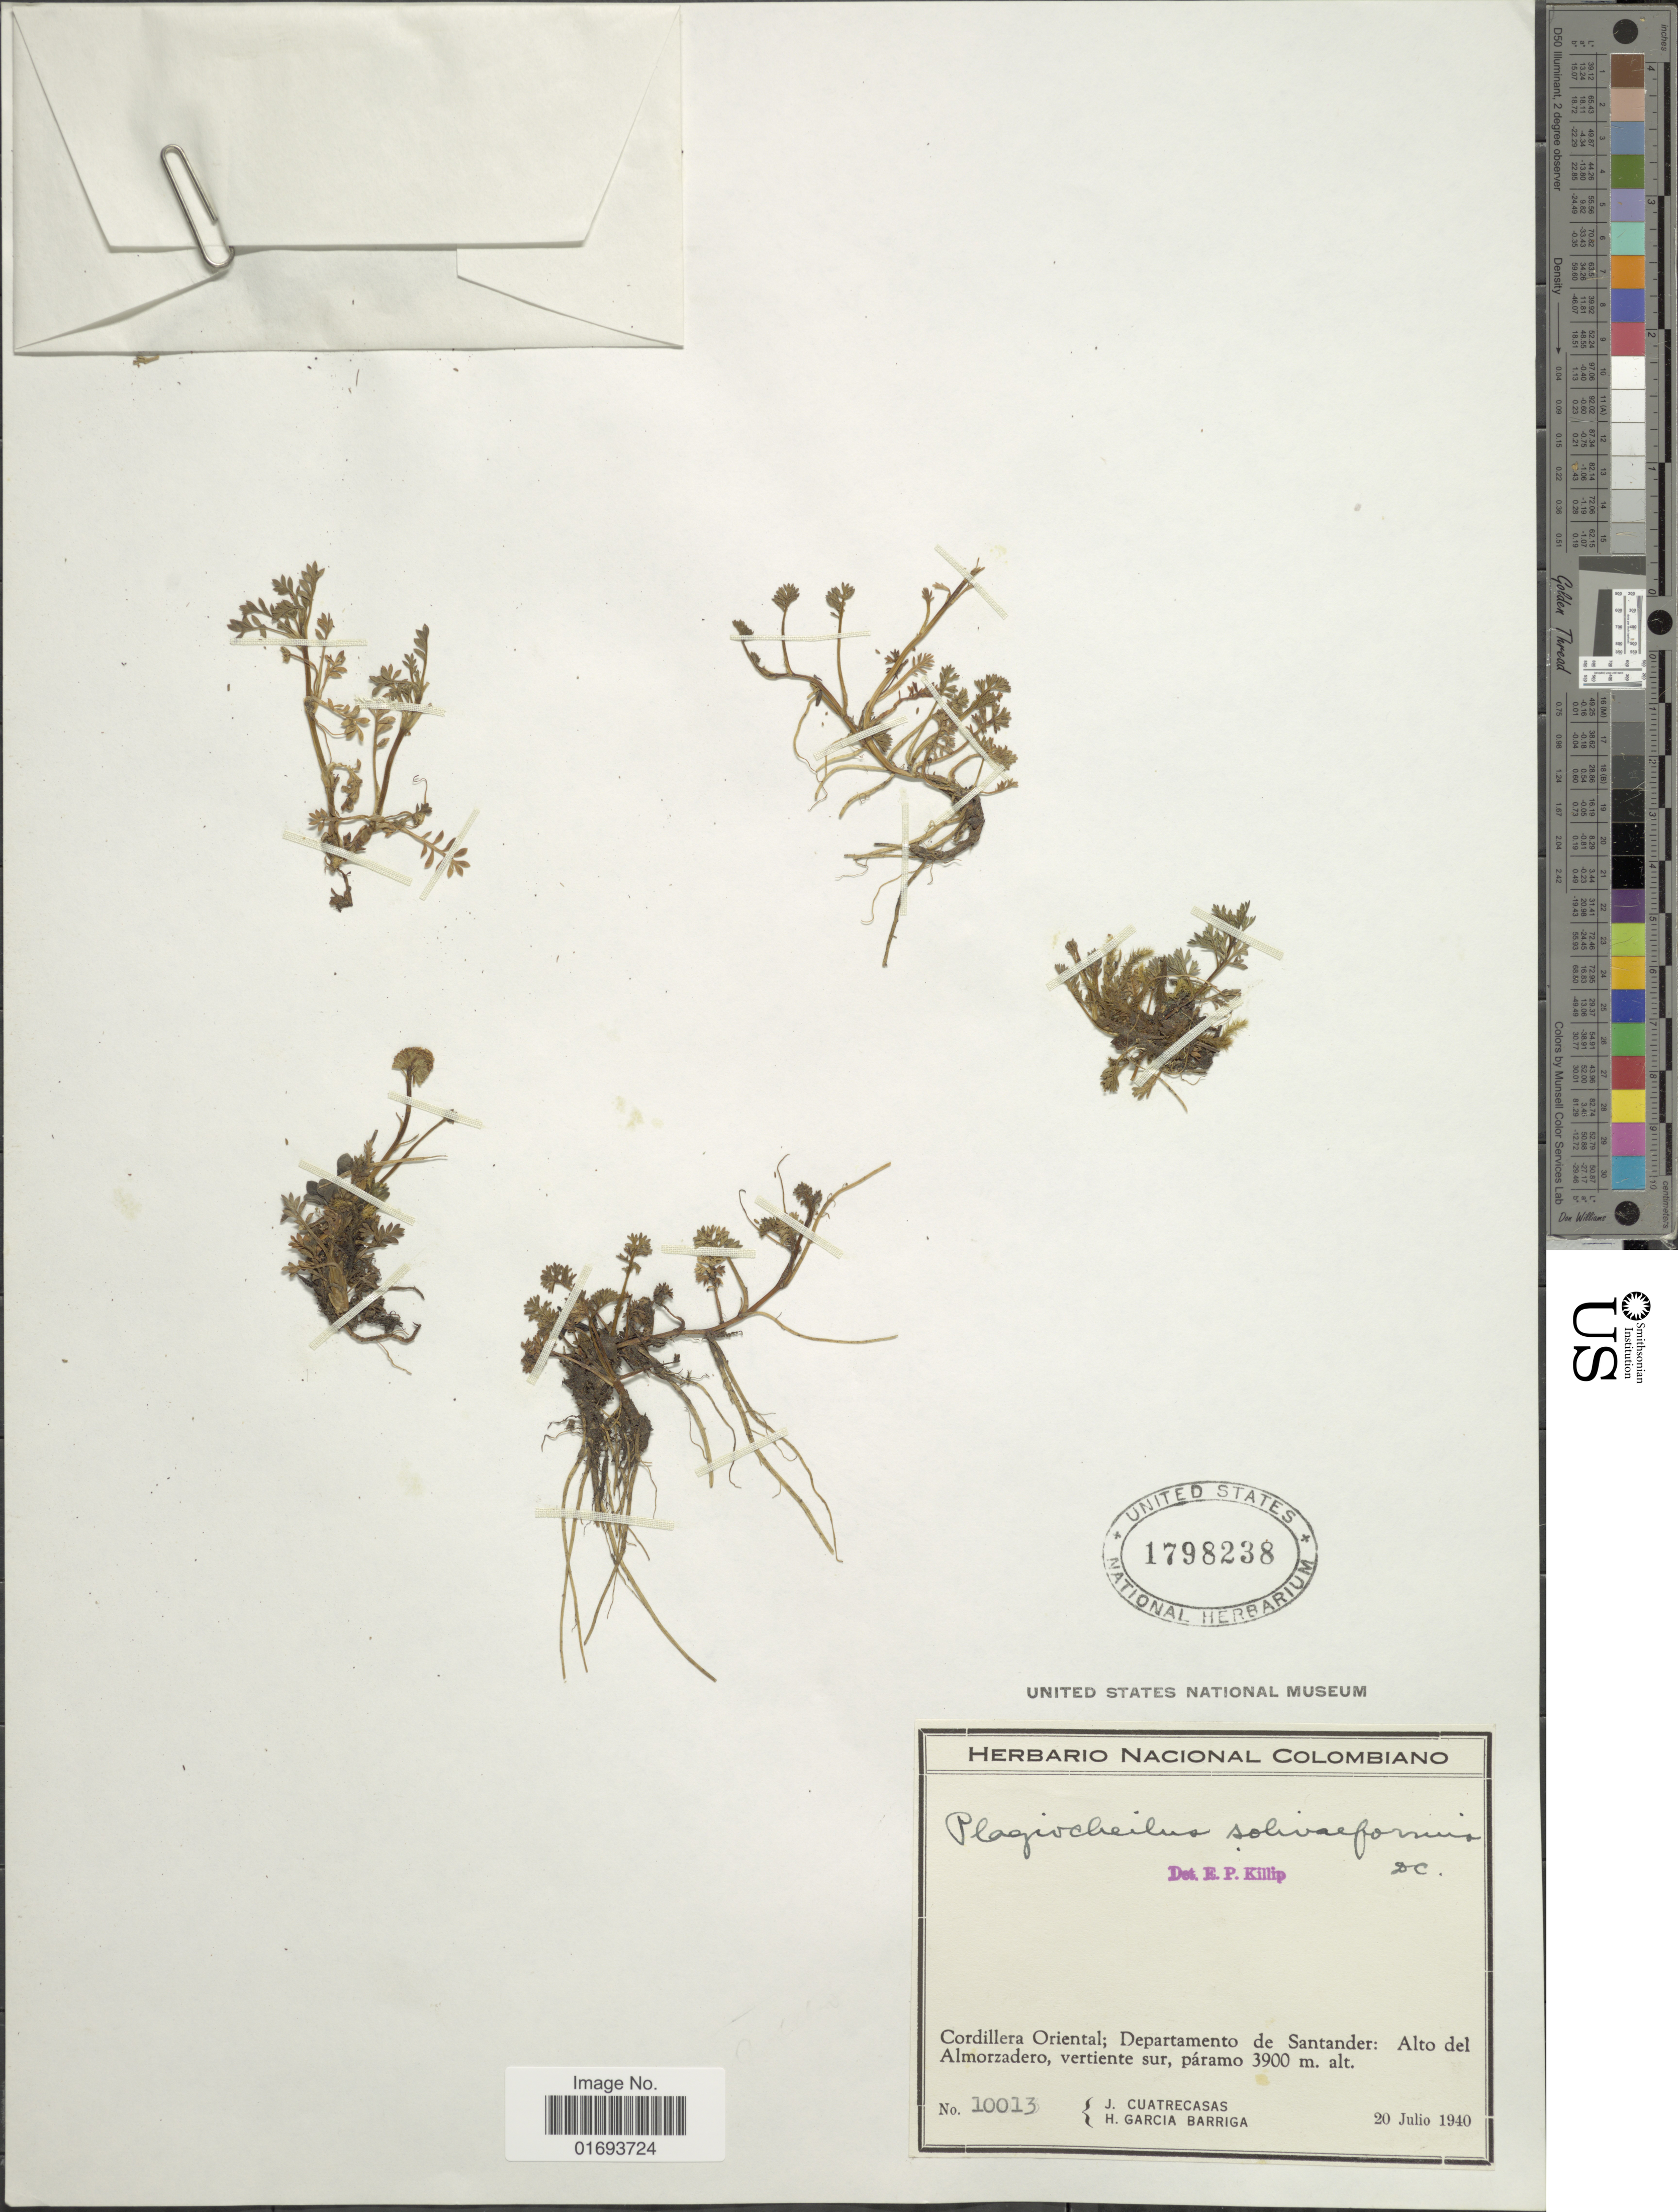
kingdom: Plantae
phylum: Tracheophyta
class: Magnoliopsida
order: Asterales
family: Asteraceae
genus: Plagiocheilus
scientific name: Plagiocheilus solivaeformis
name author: DC.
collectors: J. Cuatrecasas & H. García Barriga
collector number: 10013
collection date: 1940-07-20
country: Colombia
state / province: Santander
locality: Cordillera Oriental; Departamento de Santander: Alto del Almorzadero, vertiente sur, paramo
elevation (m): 3900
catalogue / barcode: US 1798238